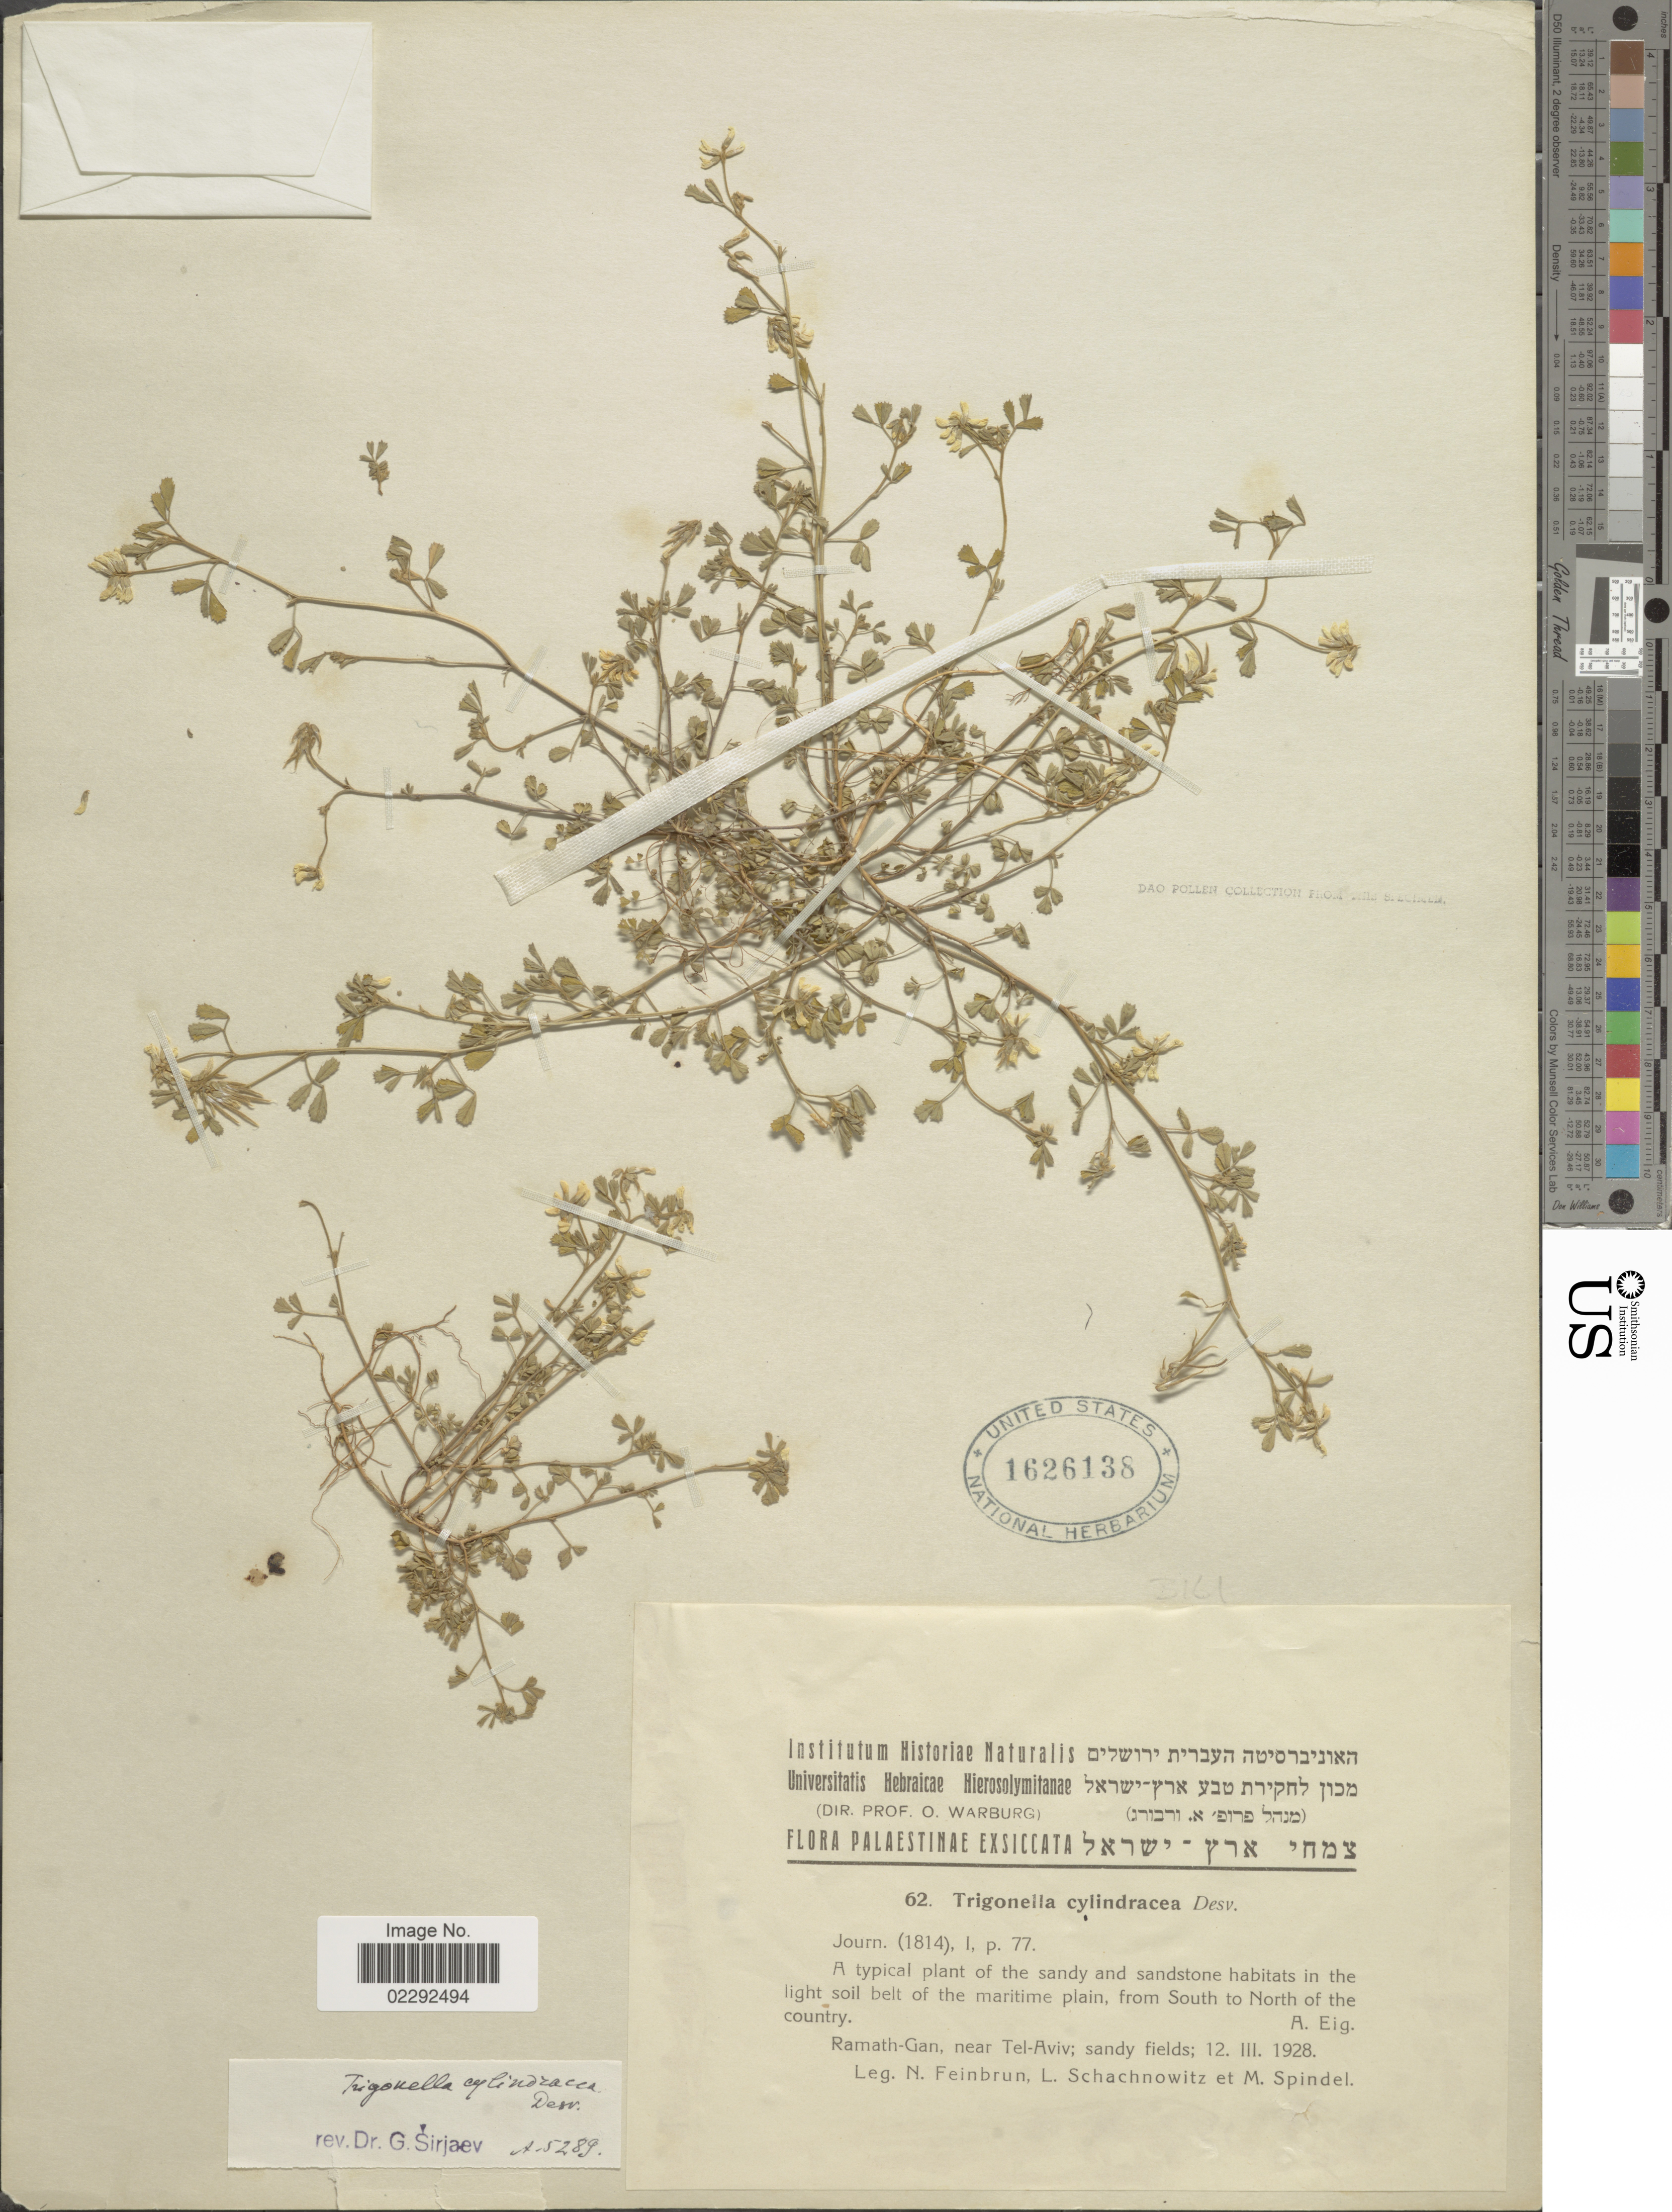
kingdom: Plantae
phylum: Tracheophyta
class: Magnoliopsida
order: Fabales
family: Fabaceae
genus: Trigonella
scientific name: Trigonella cylindracea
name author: Desv.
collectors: N. Feinbrun, L. Schachnowitz & M. Spindel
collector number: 62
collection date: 1928-03-12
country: Israel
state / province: Tel Aviv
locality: Ramath-Gan, near Tel-Aviv. Palaestinae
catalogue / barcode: US 1626138